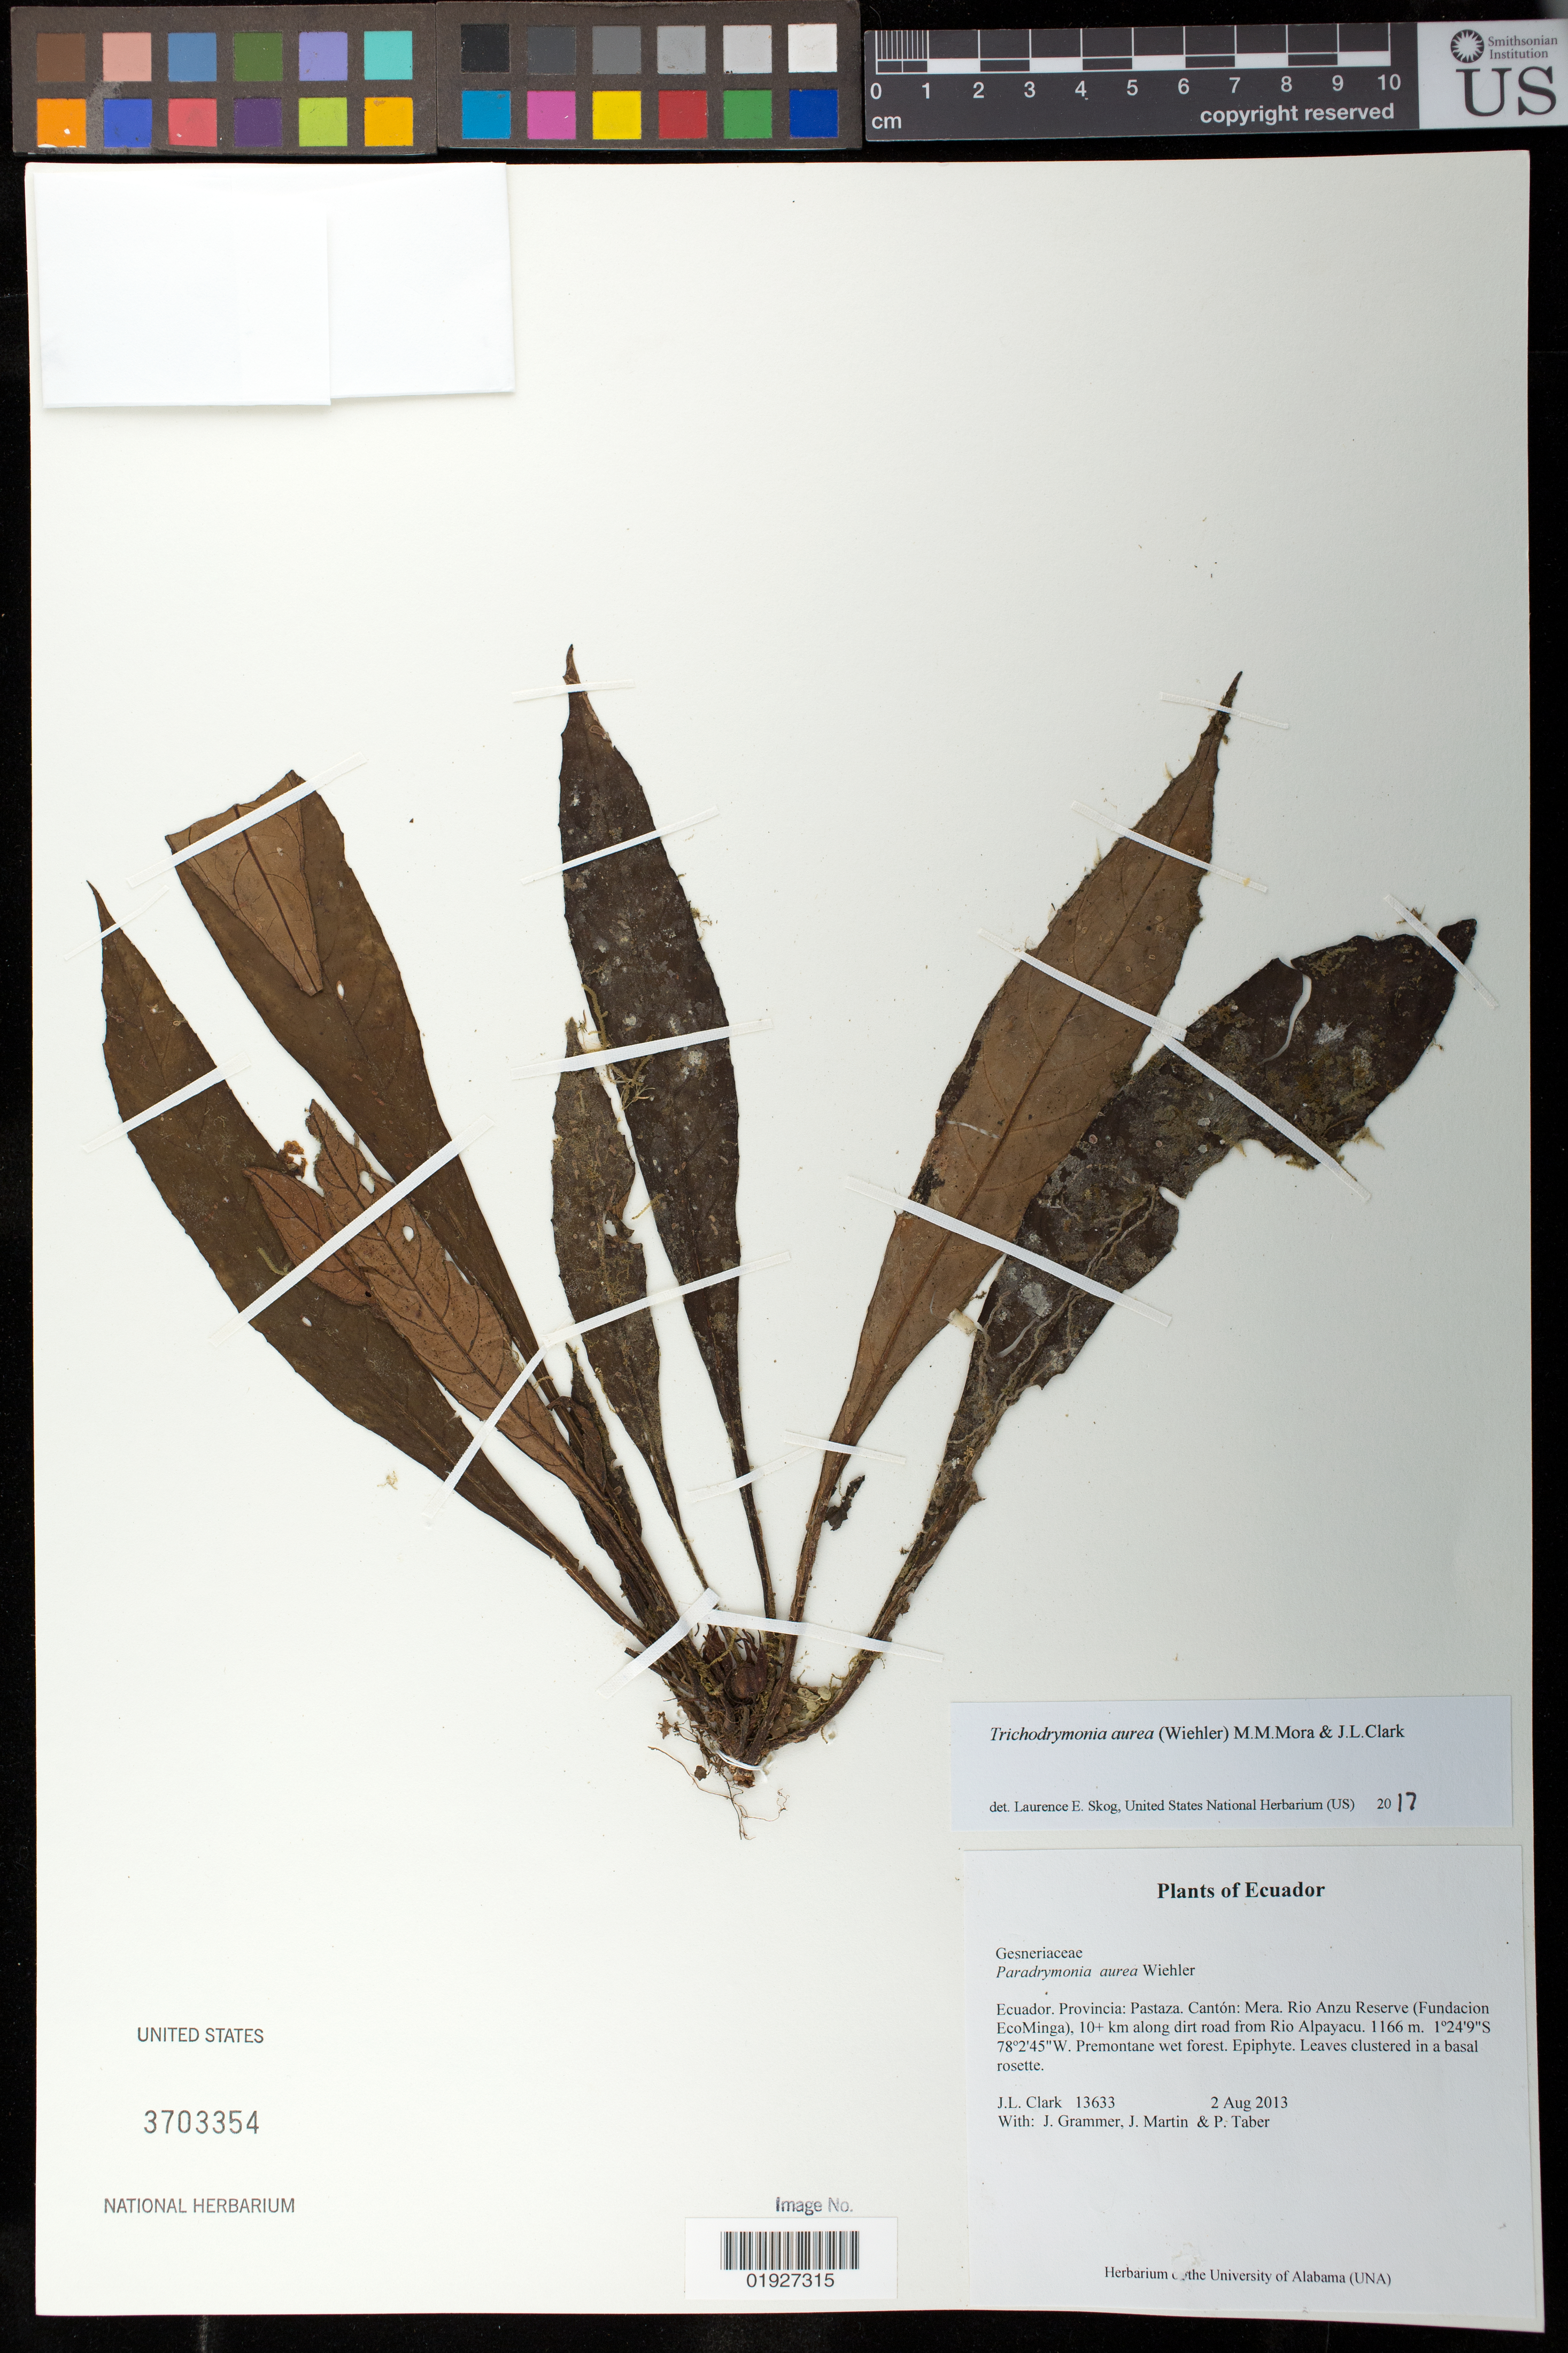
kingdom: Plantae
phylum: Tracheophyta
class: Magnoliopsida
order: Lamiales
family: Gesneriaceae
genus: Trichodrymonia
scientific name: Trichodrymonia aurea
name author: (Wiehler) M.M. Mora & J.L. Clark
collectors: J. L. Clark, J. Grammer, J. Martin & P. Taber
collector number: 13633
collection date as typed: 2 Aug 2013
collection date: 2013-08-02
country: Ecuador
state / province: Pastaza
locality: Canton: Mera. Rio Anzu Reserve (Fundacion EcoMinga), 10+ km along dirt road from Rio Alpayacu.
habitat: Premontane wet forest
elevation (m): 1166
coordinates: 1 24 9 S, 78 2 45 W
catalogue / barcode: US 3703354